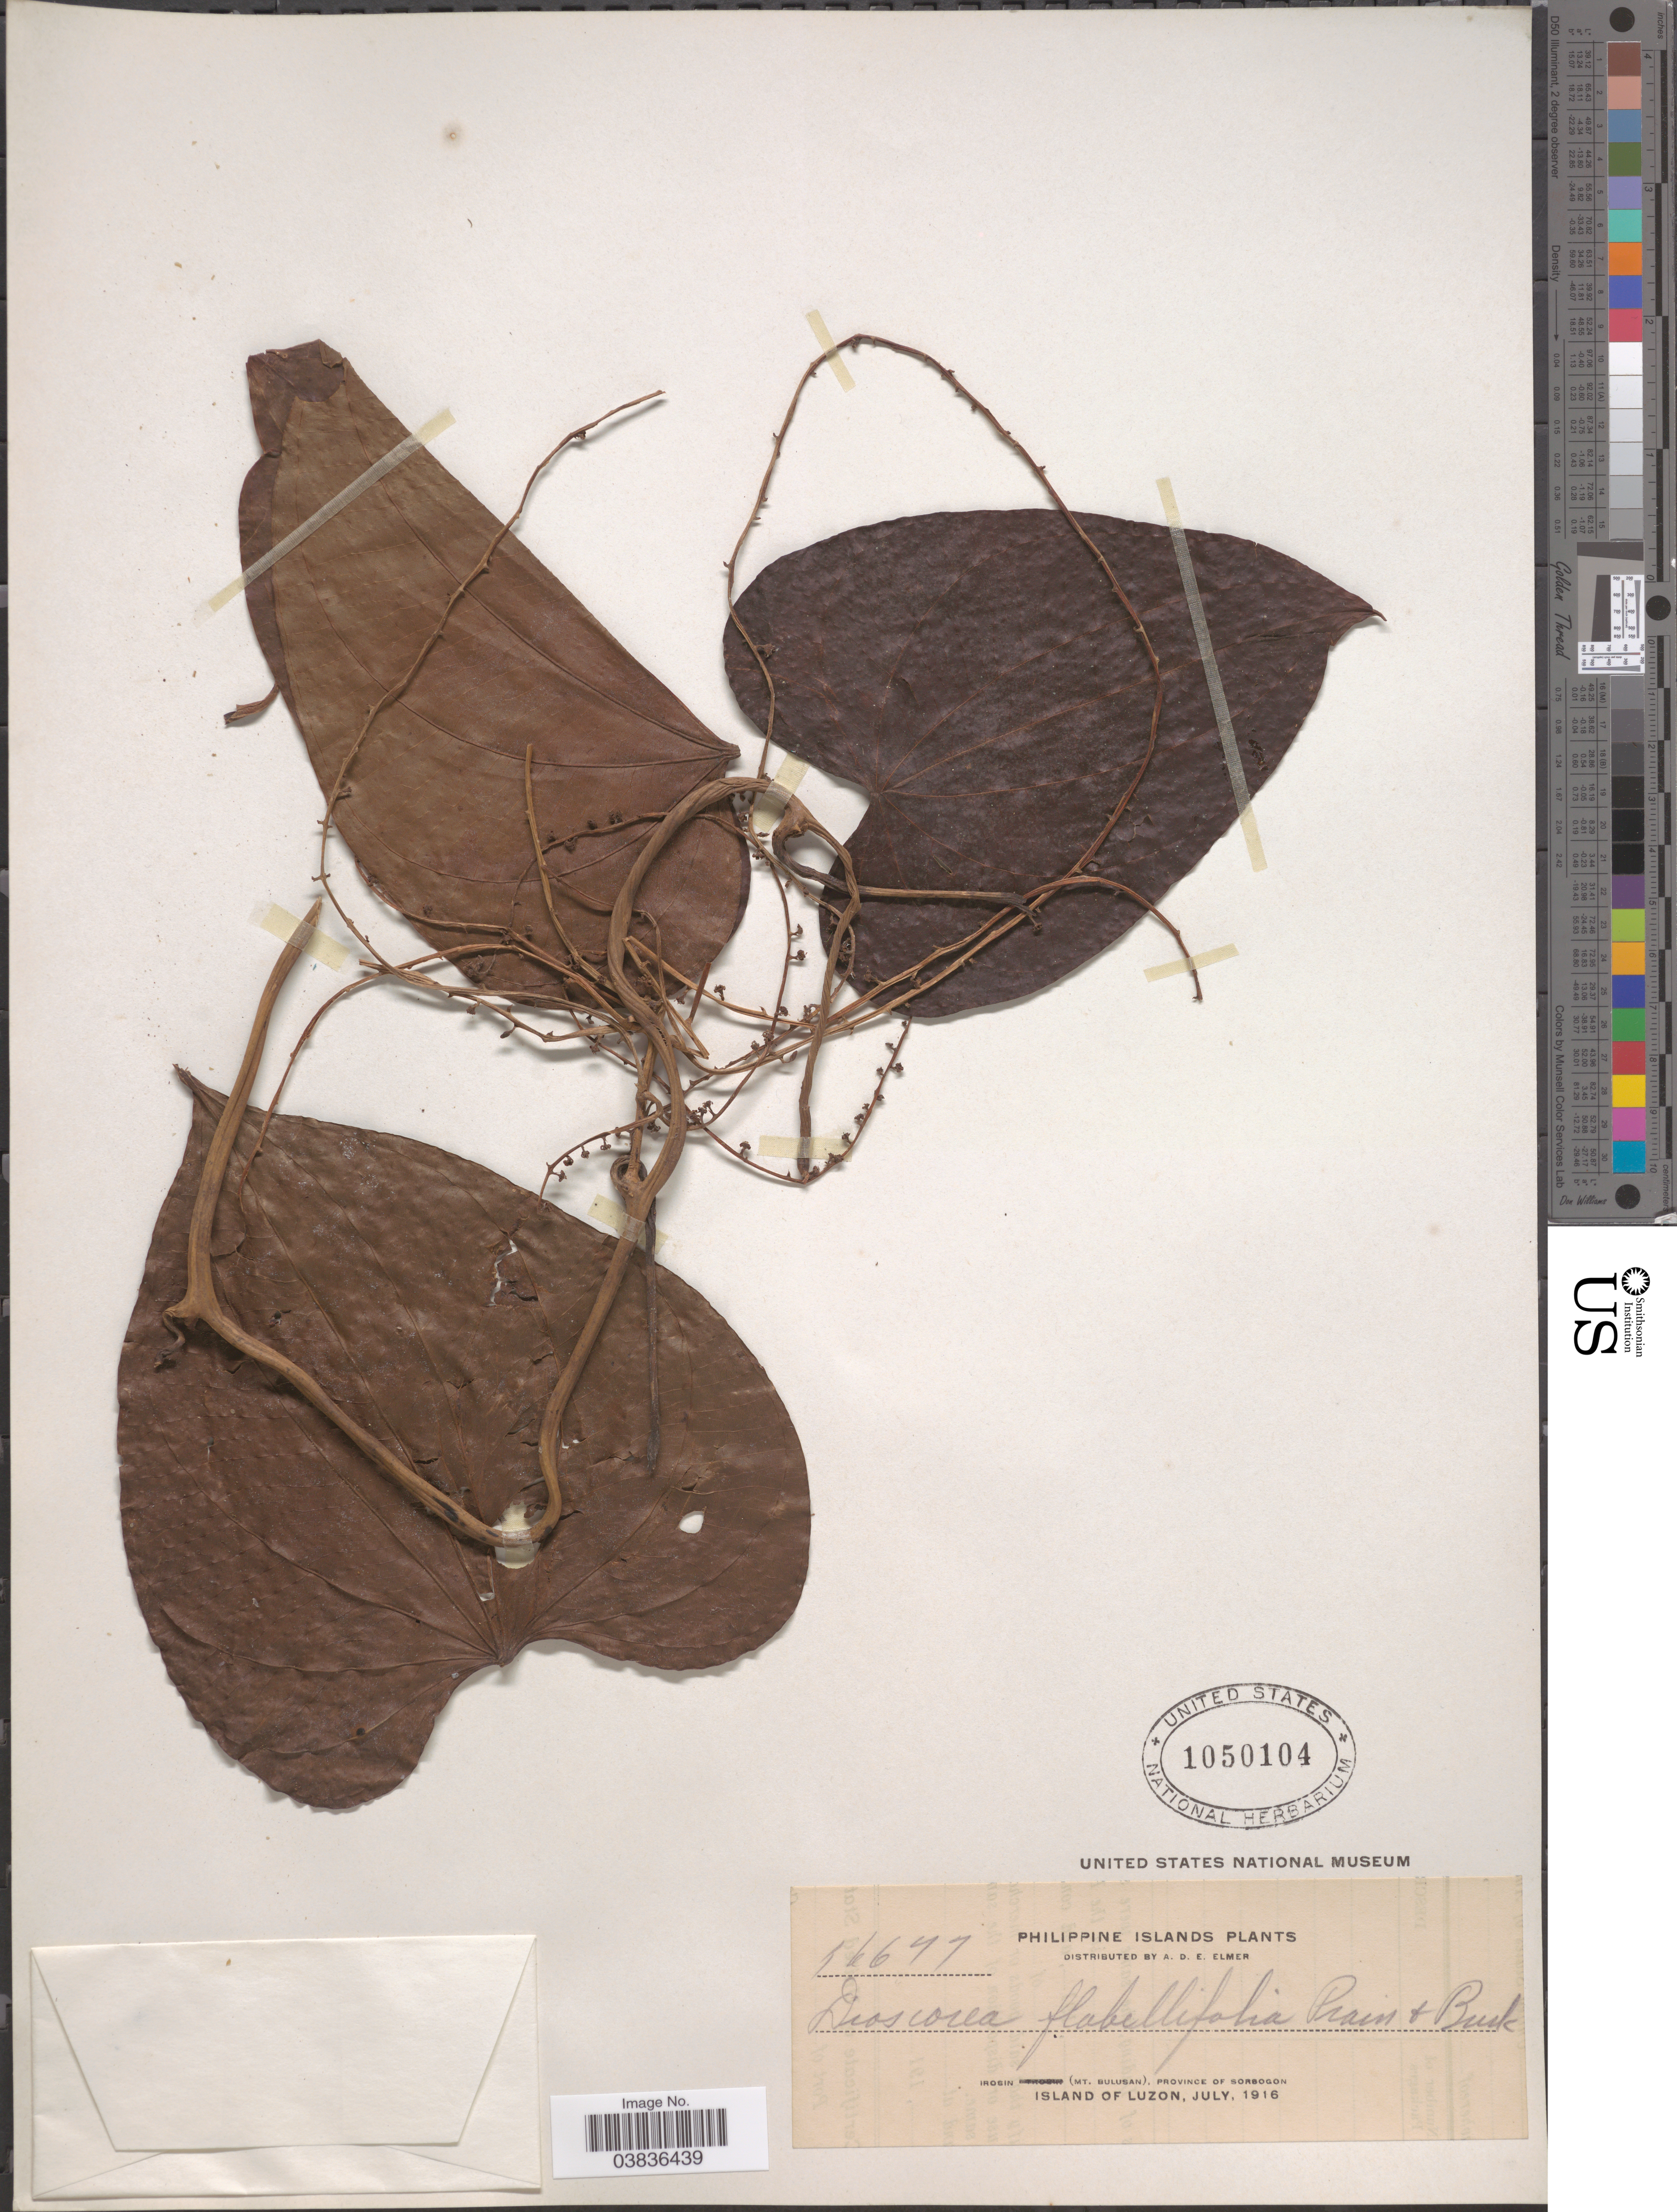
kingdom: Plantae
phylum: Tracheophyta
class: Liliopsida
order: Dioscoreales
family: Dioscoreaceae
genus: Dioscorea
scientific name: Dioscorea flabellifolia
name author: Prain & Burkill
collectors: A. D. E. Elmer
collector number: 16677*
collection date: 1916-07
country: Philippines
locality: Philippine Islands. Irosin (Mt. Bulusan), Province of Sorsogon. Island of Luzon.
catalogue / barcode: US 1050104